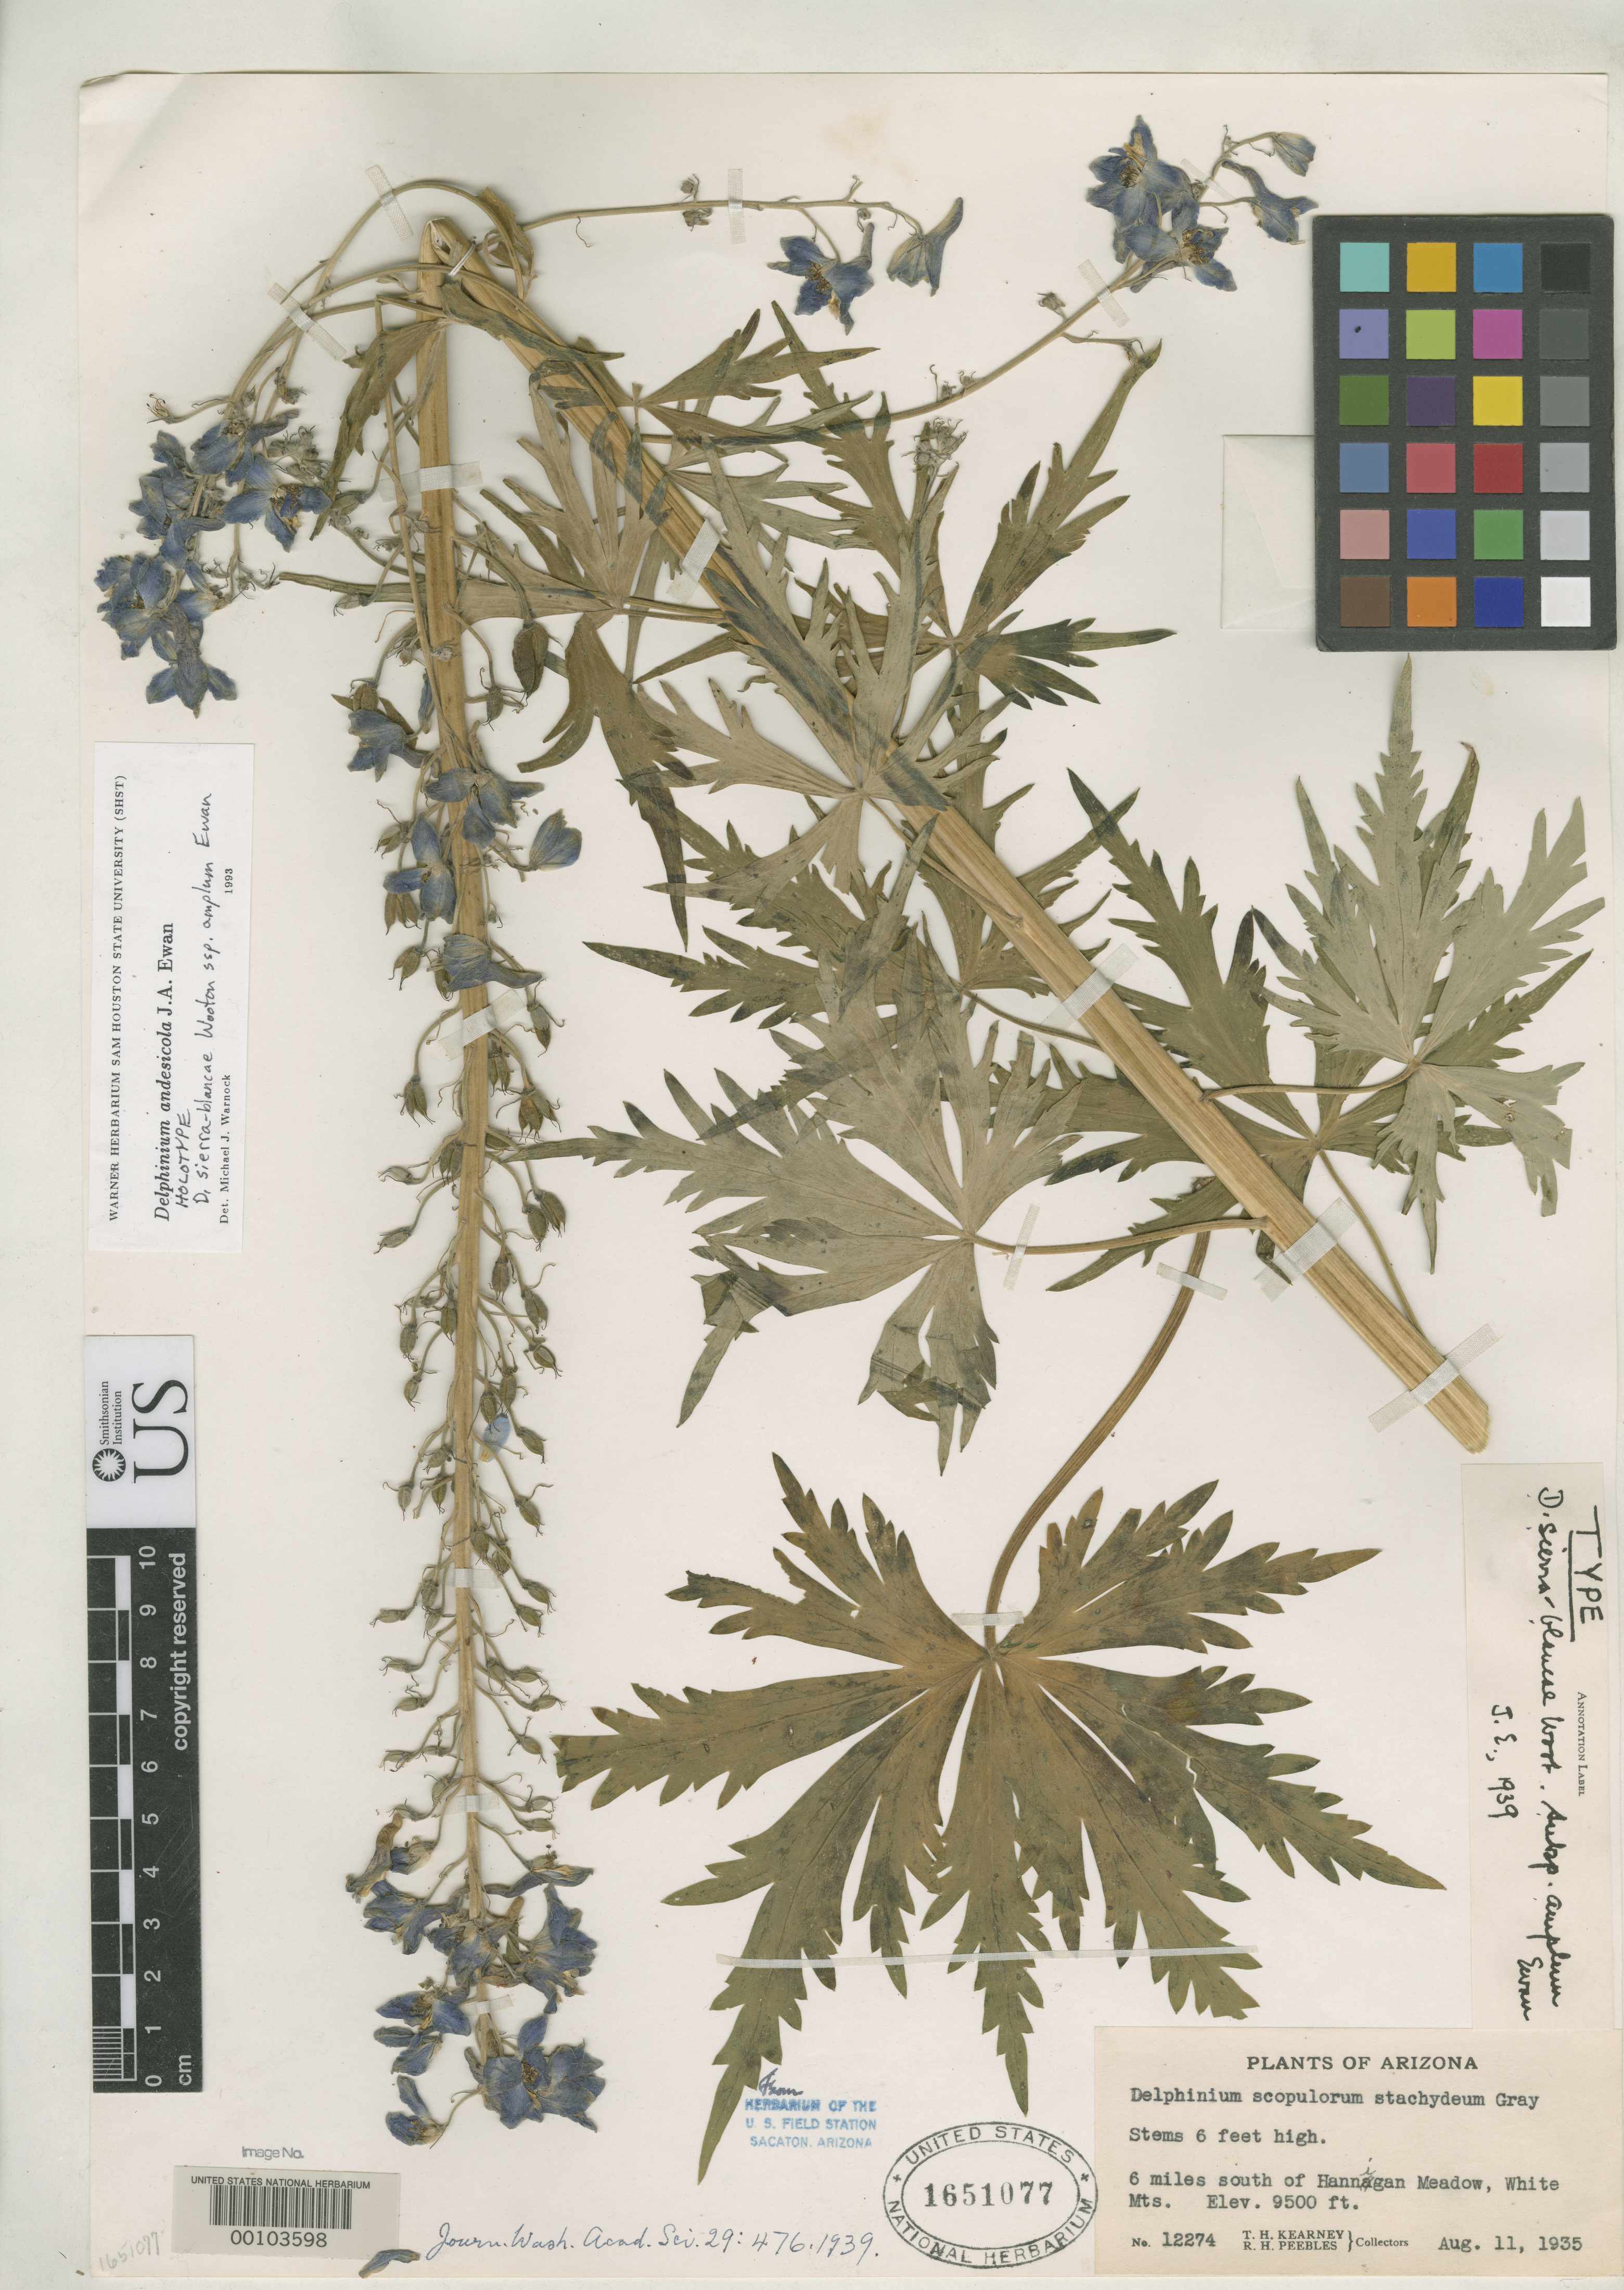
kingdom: Plantae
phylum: Tracheophyta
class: Magnoliopsida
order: Ranunculales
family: Ranunculaceae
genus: Delphinium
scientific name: Delphinium sierrae-blancae subsp. amplum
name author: Ewan in Kearney & Peebles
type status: Holotype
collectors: T. H. Kearney & R. H. Peebles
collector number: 12274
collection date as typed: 11 Aug 1935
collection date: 1935-08-11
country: United States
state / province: Arizona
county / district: Greenlee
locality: S of Hannigan Meadow, White Mountains.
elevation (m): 2896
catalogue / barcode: US 1651077